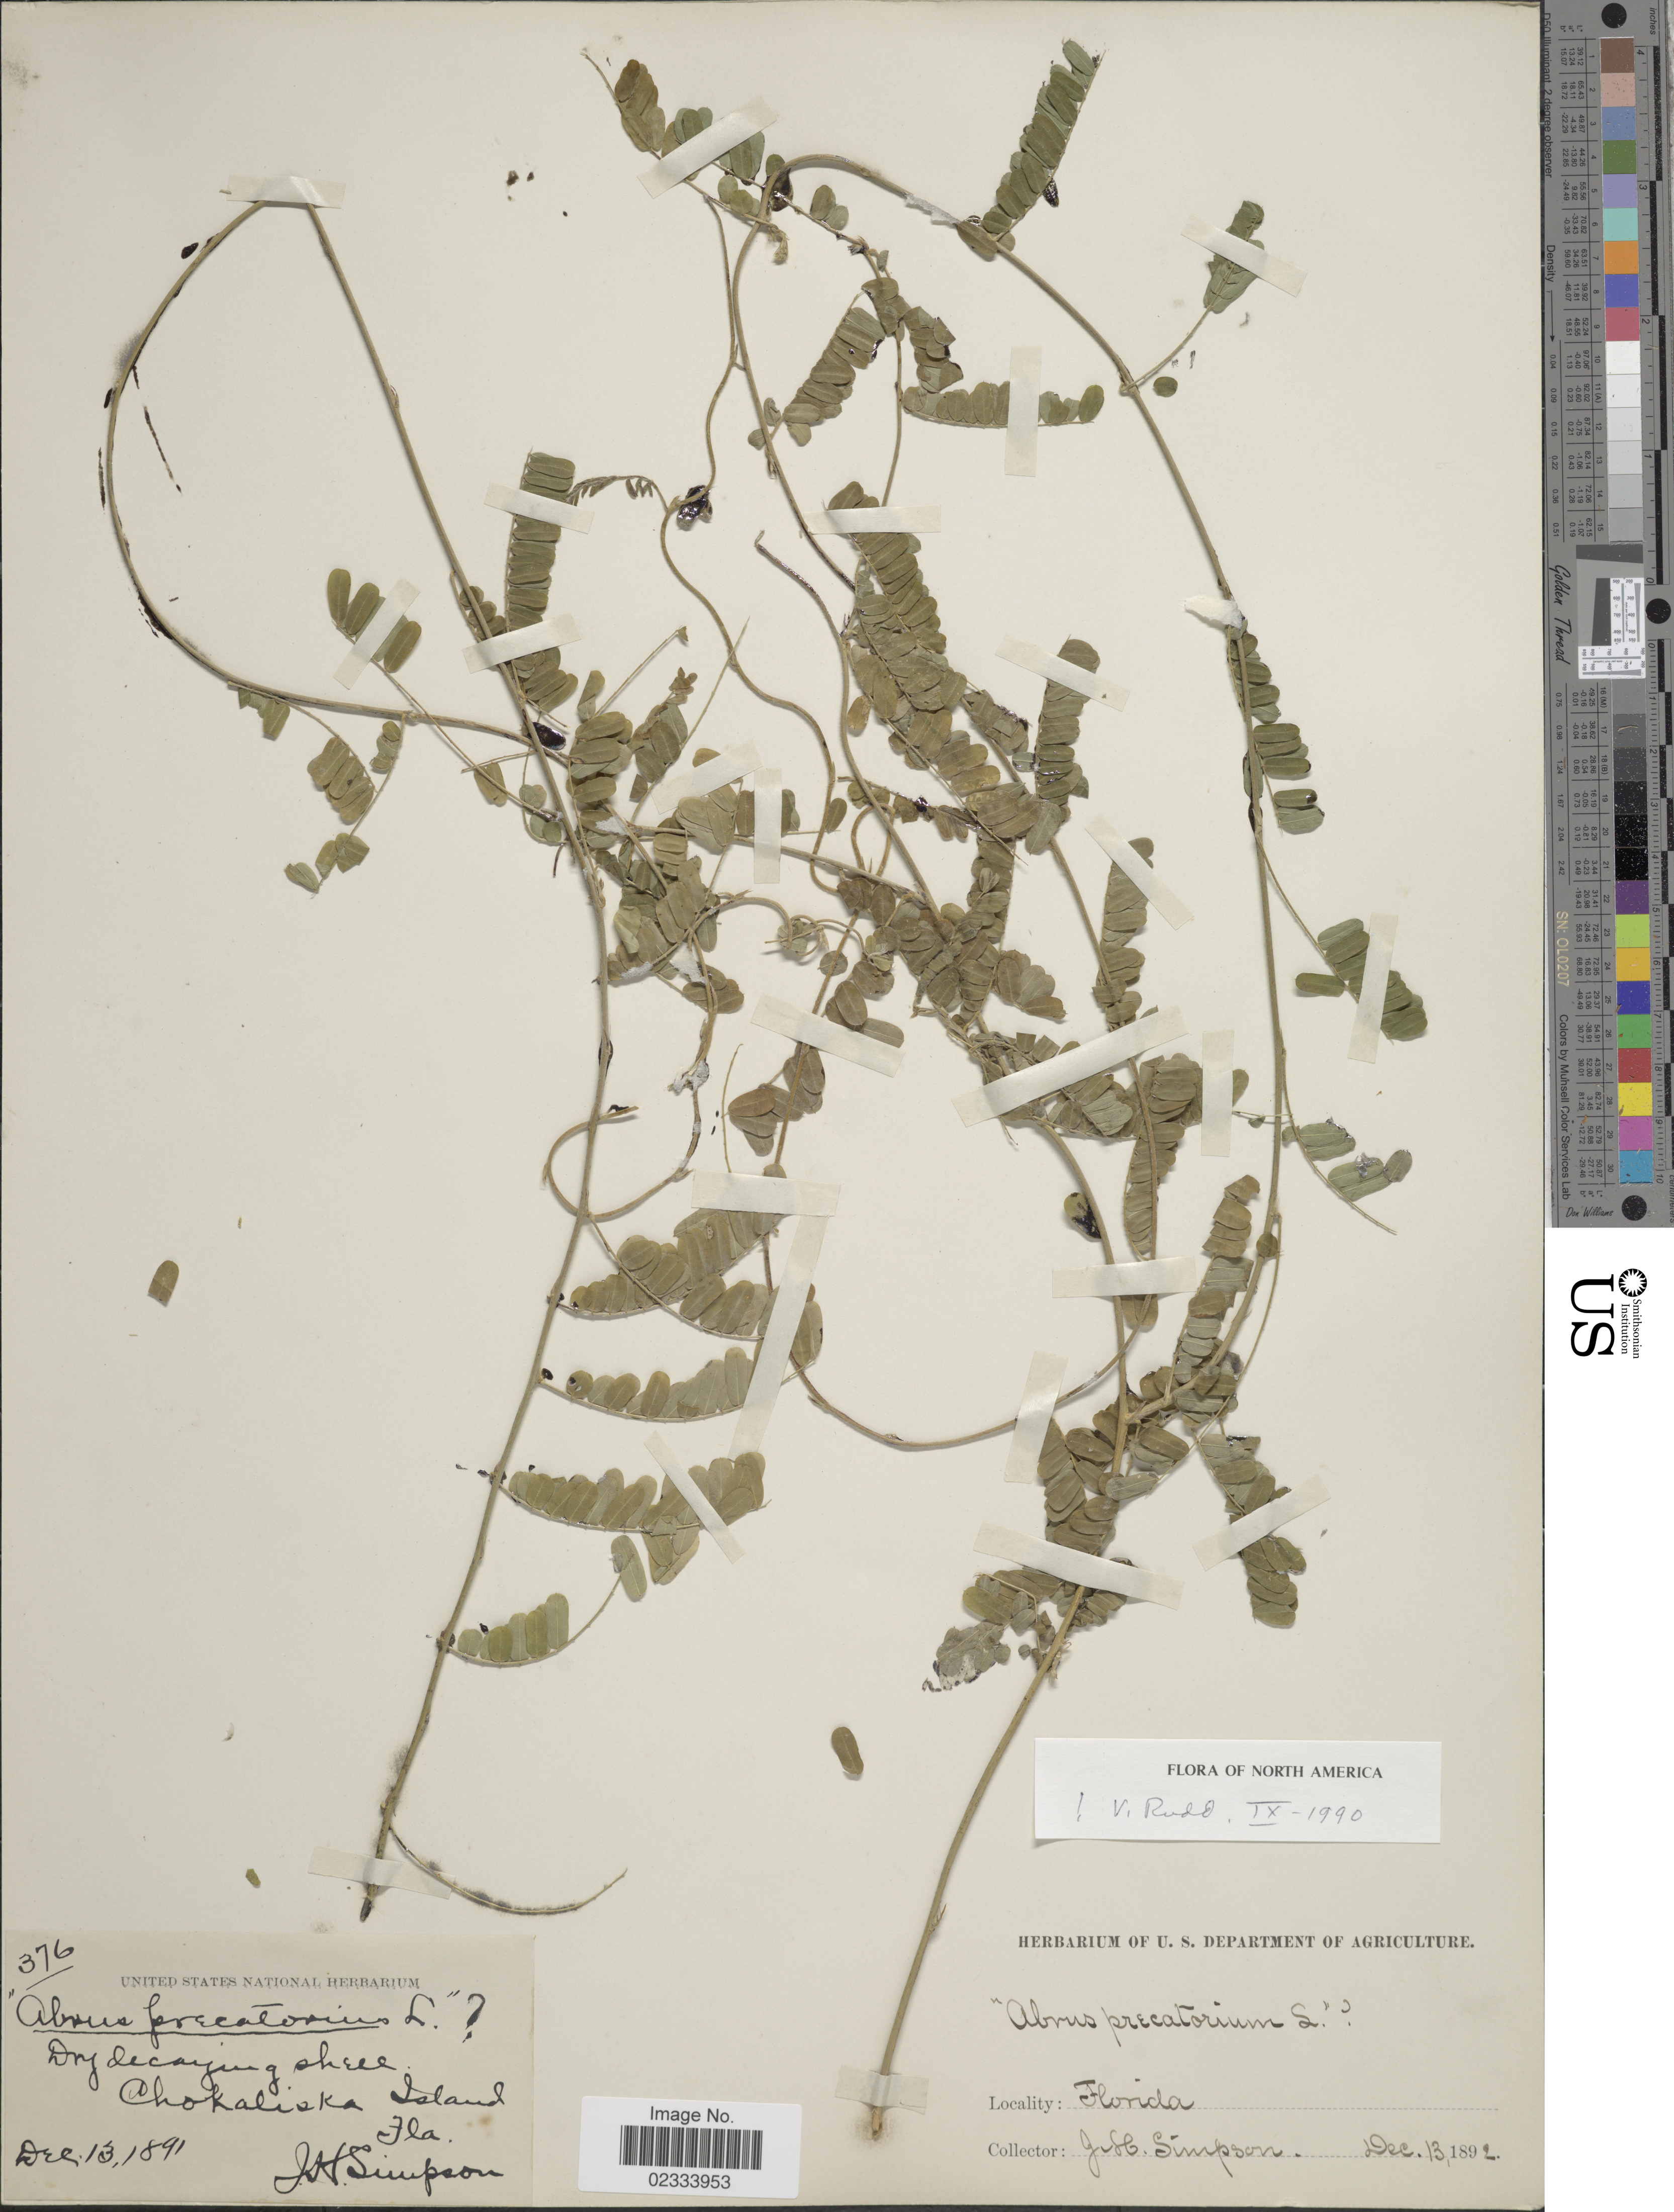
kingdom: Plantae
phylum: Tracheophyta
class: Magnoliopsida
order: Fabales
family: Fabaceae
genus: Abrus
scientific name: Abrus precatorius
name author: L.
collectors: J. H. Simpson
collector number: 376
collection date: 1891-12-13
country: United States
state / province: Florida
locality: Chokaliska Island